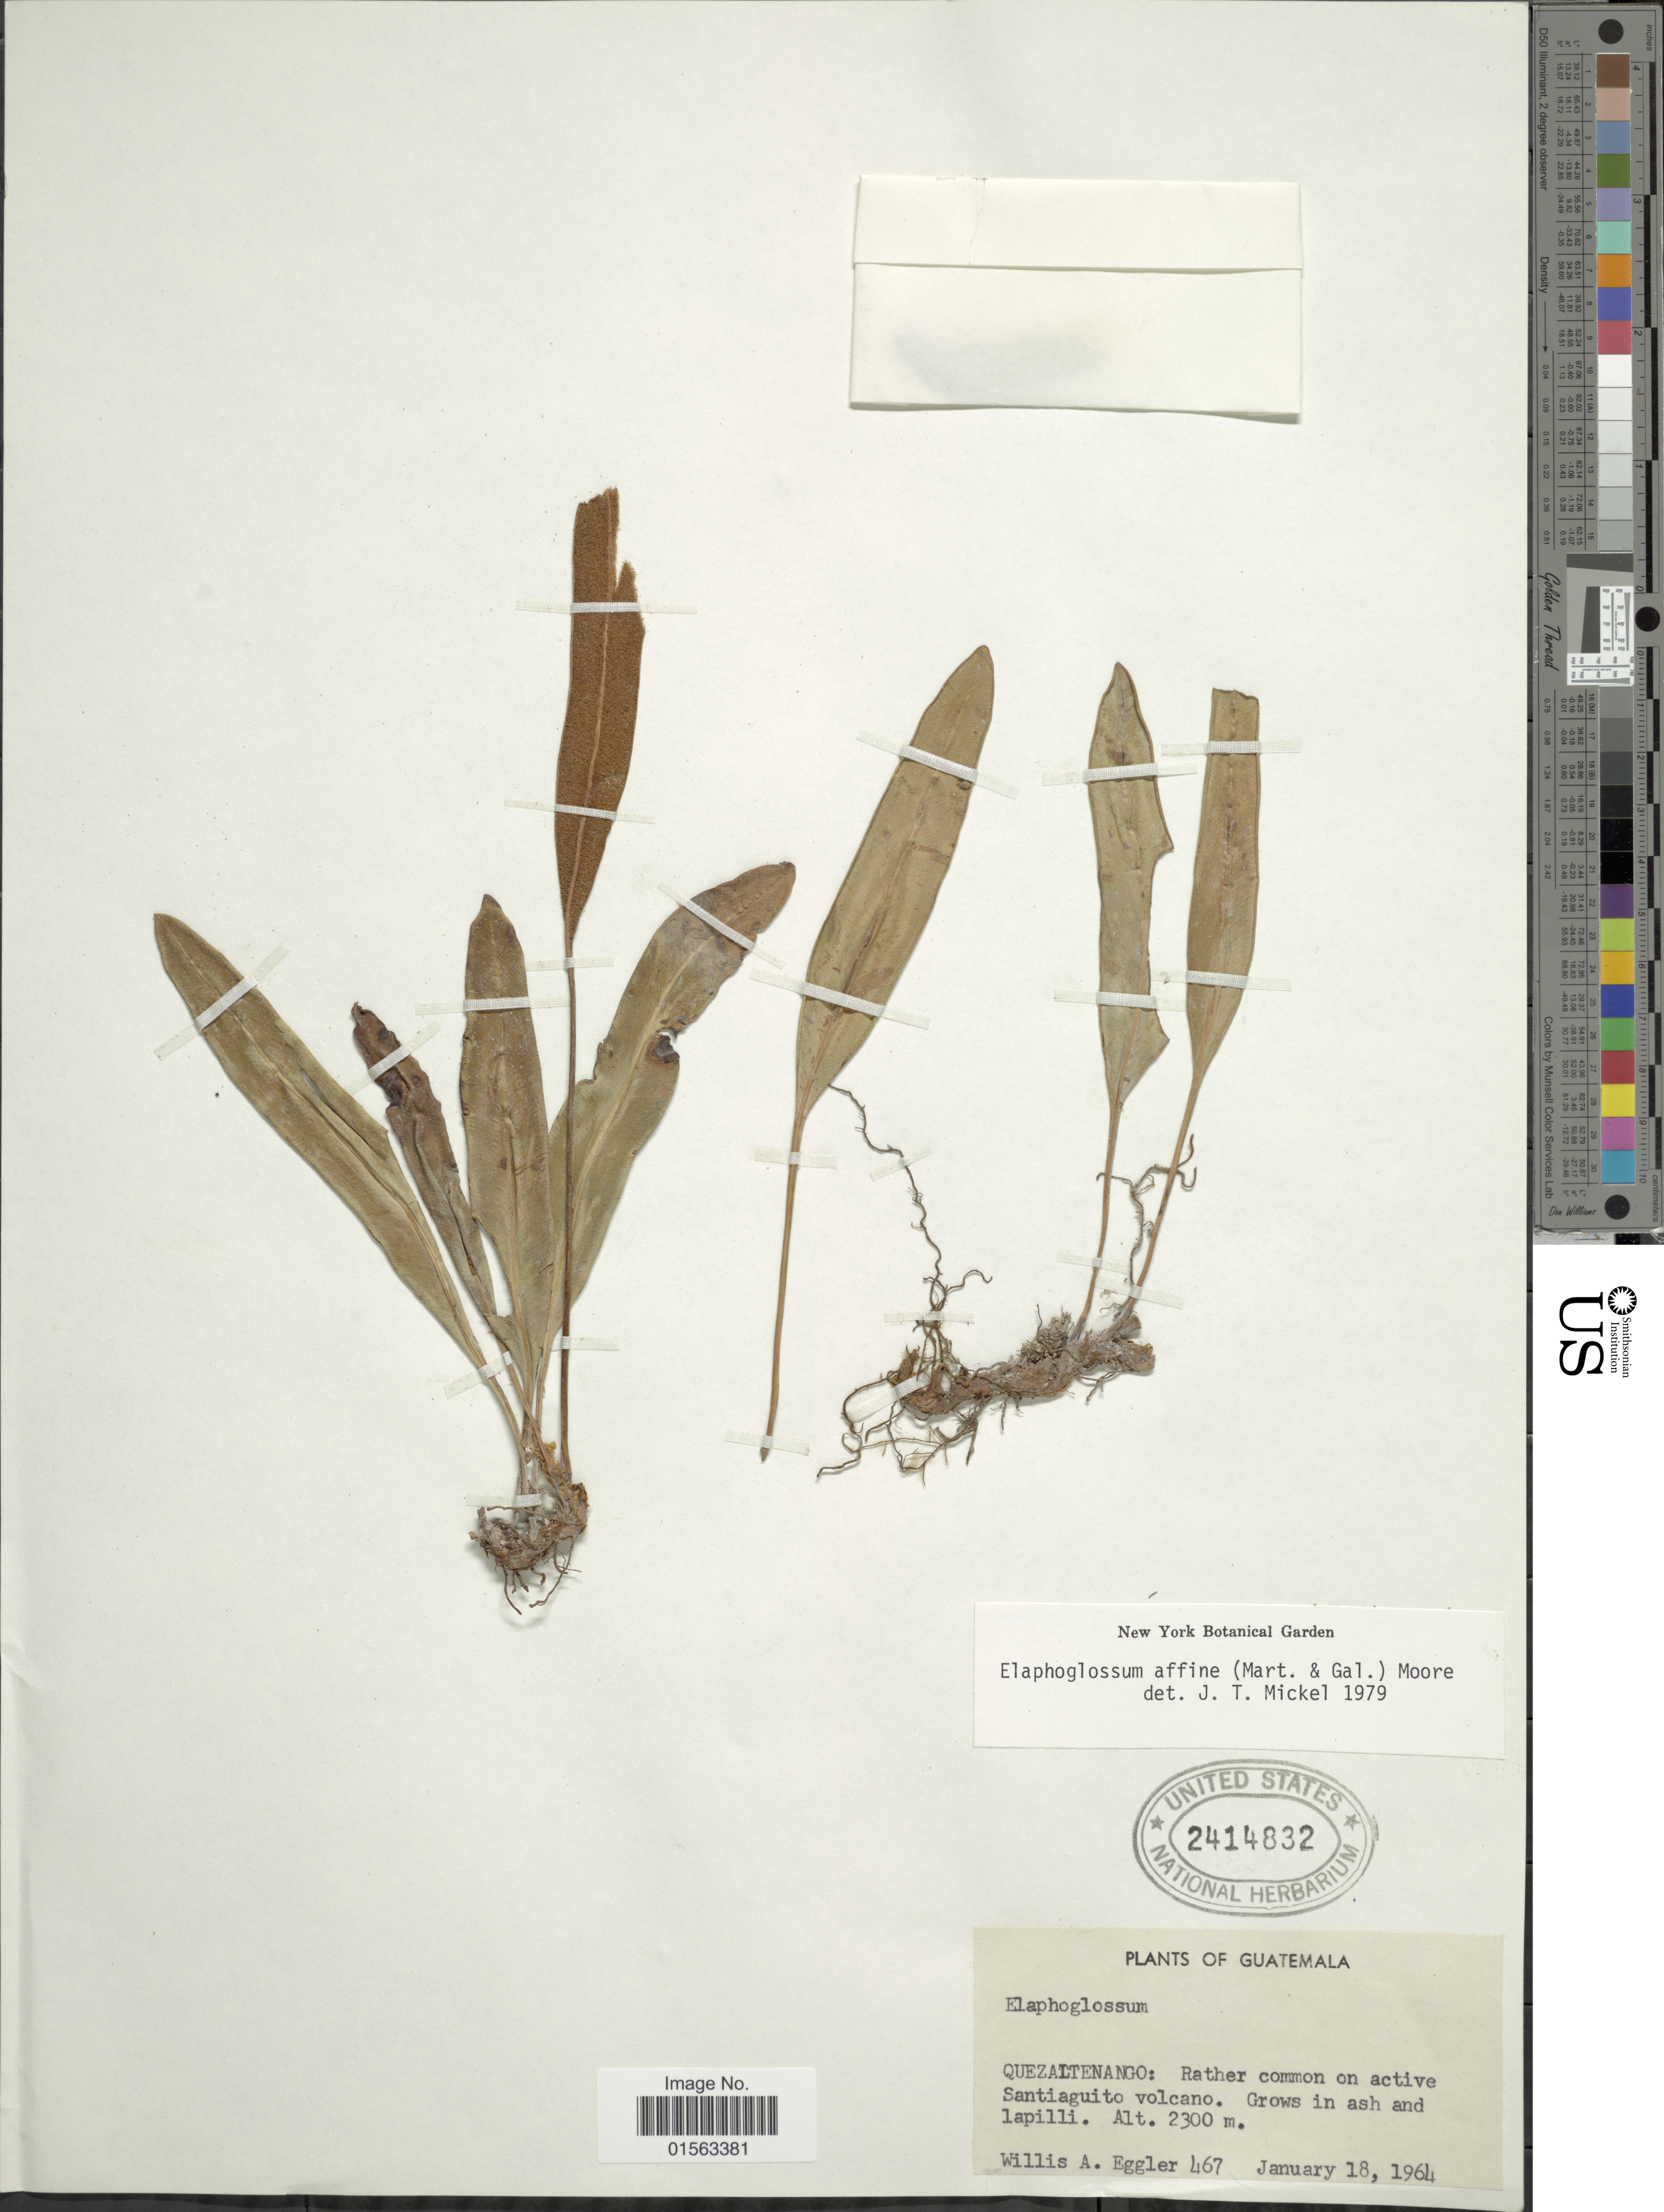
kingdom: Plantae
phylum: Tracheophyta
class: Polypodiopsida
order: Polypodiales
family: Dryopteridaceae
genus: Elaphoglossum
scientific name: Elaphoglossum affine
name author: (M. Martens & Galeotti) T. Moore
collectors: W. A. Eggler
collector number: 467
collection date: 1964-01-18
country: Guatemala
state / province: Quetzaltenango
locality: Quezaltenango: rather common on active Santiaguito volcano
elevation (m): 2300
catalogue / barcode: US 2414832